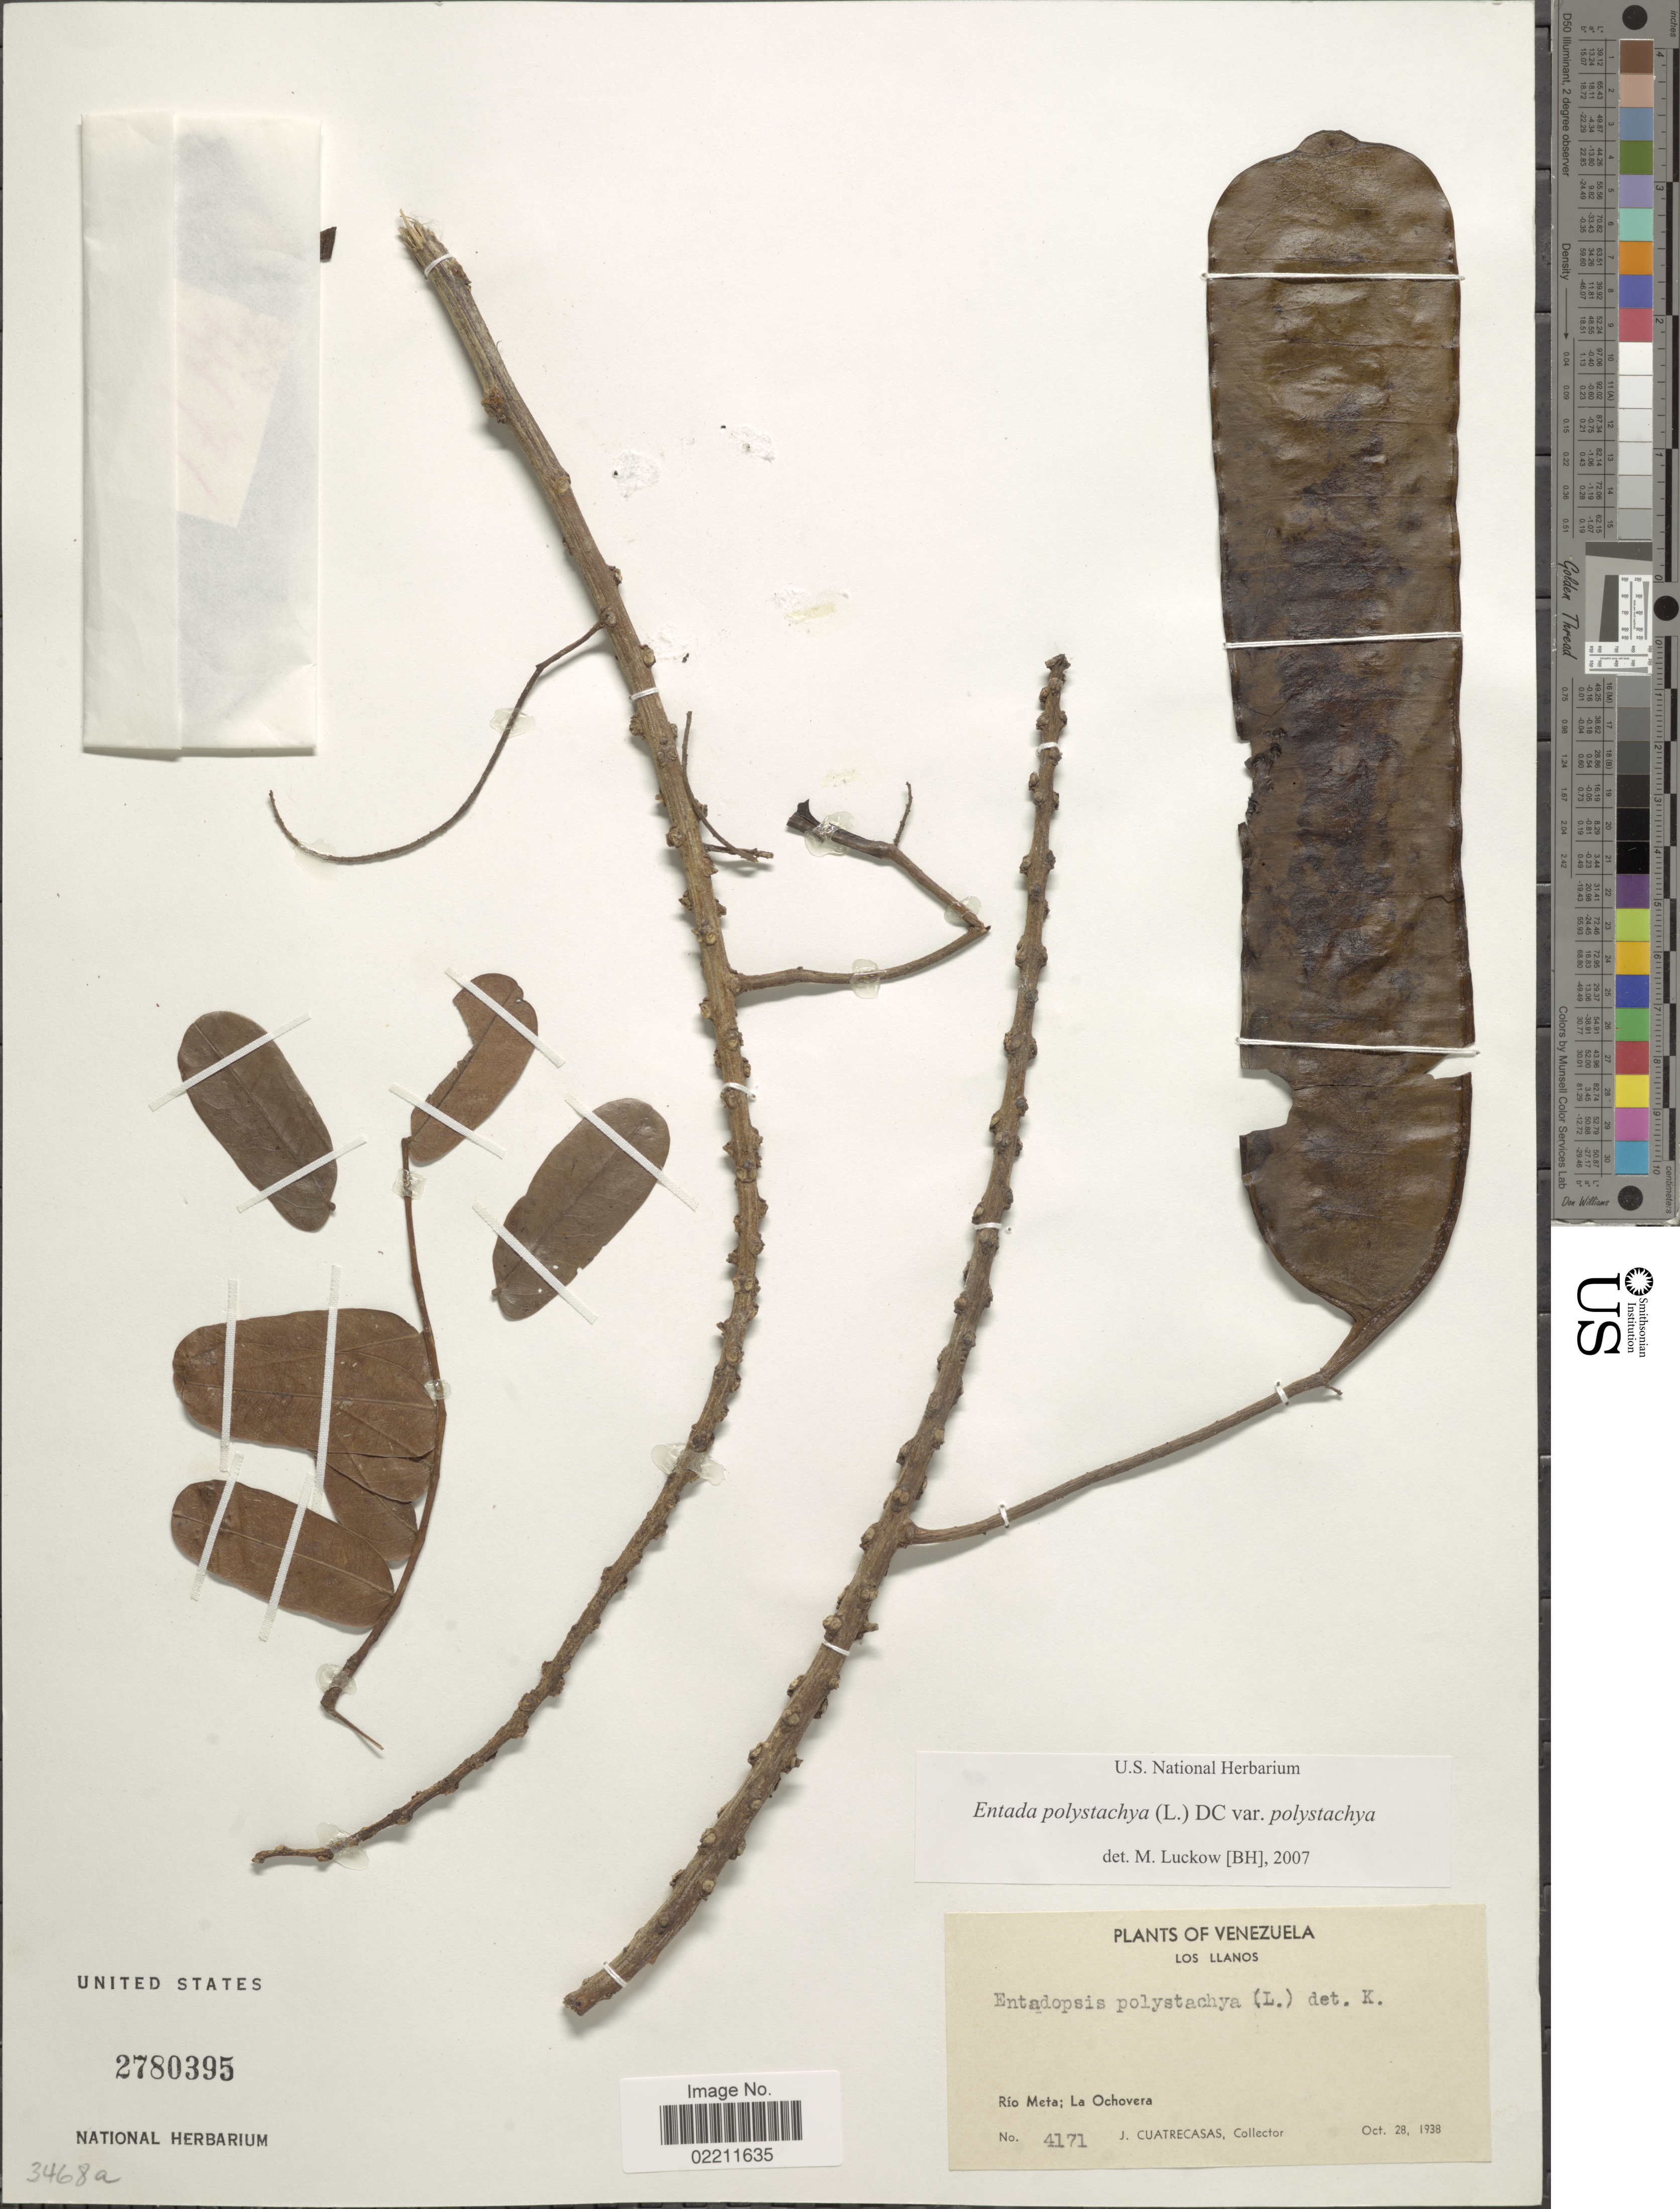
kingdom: Plantae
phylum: Tracheophyta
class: Magnoliopsida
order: Fabales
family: Fabaceae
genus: Entada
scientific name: Entada polystachya var. polystachya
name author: (L.) DC.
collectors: Cuatrecasas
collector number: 4171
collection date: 1938-10-28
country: Venezuela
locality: Venezuela. Los Llanos. Rio Meta: La Ochovera.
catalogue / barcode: US 2780395